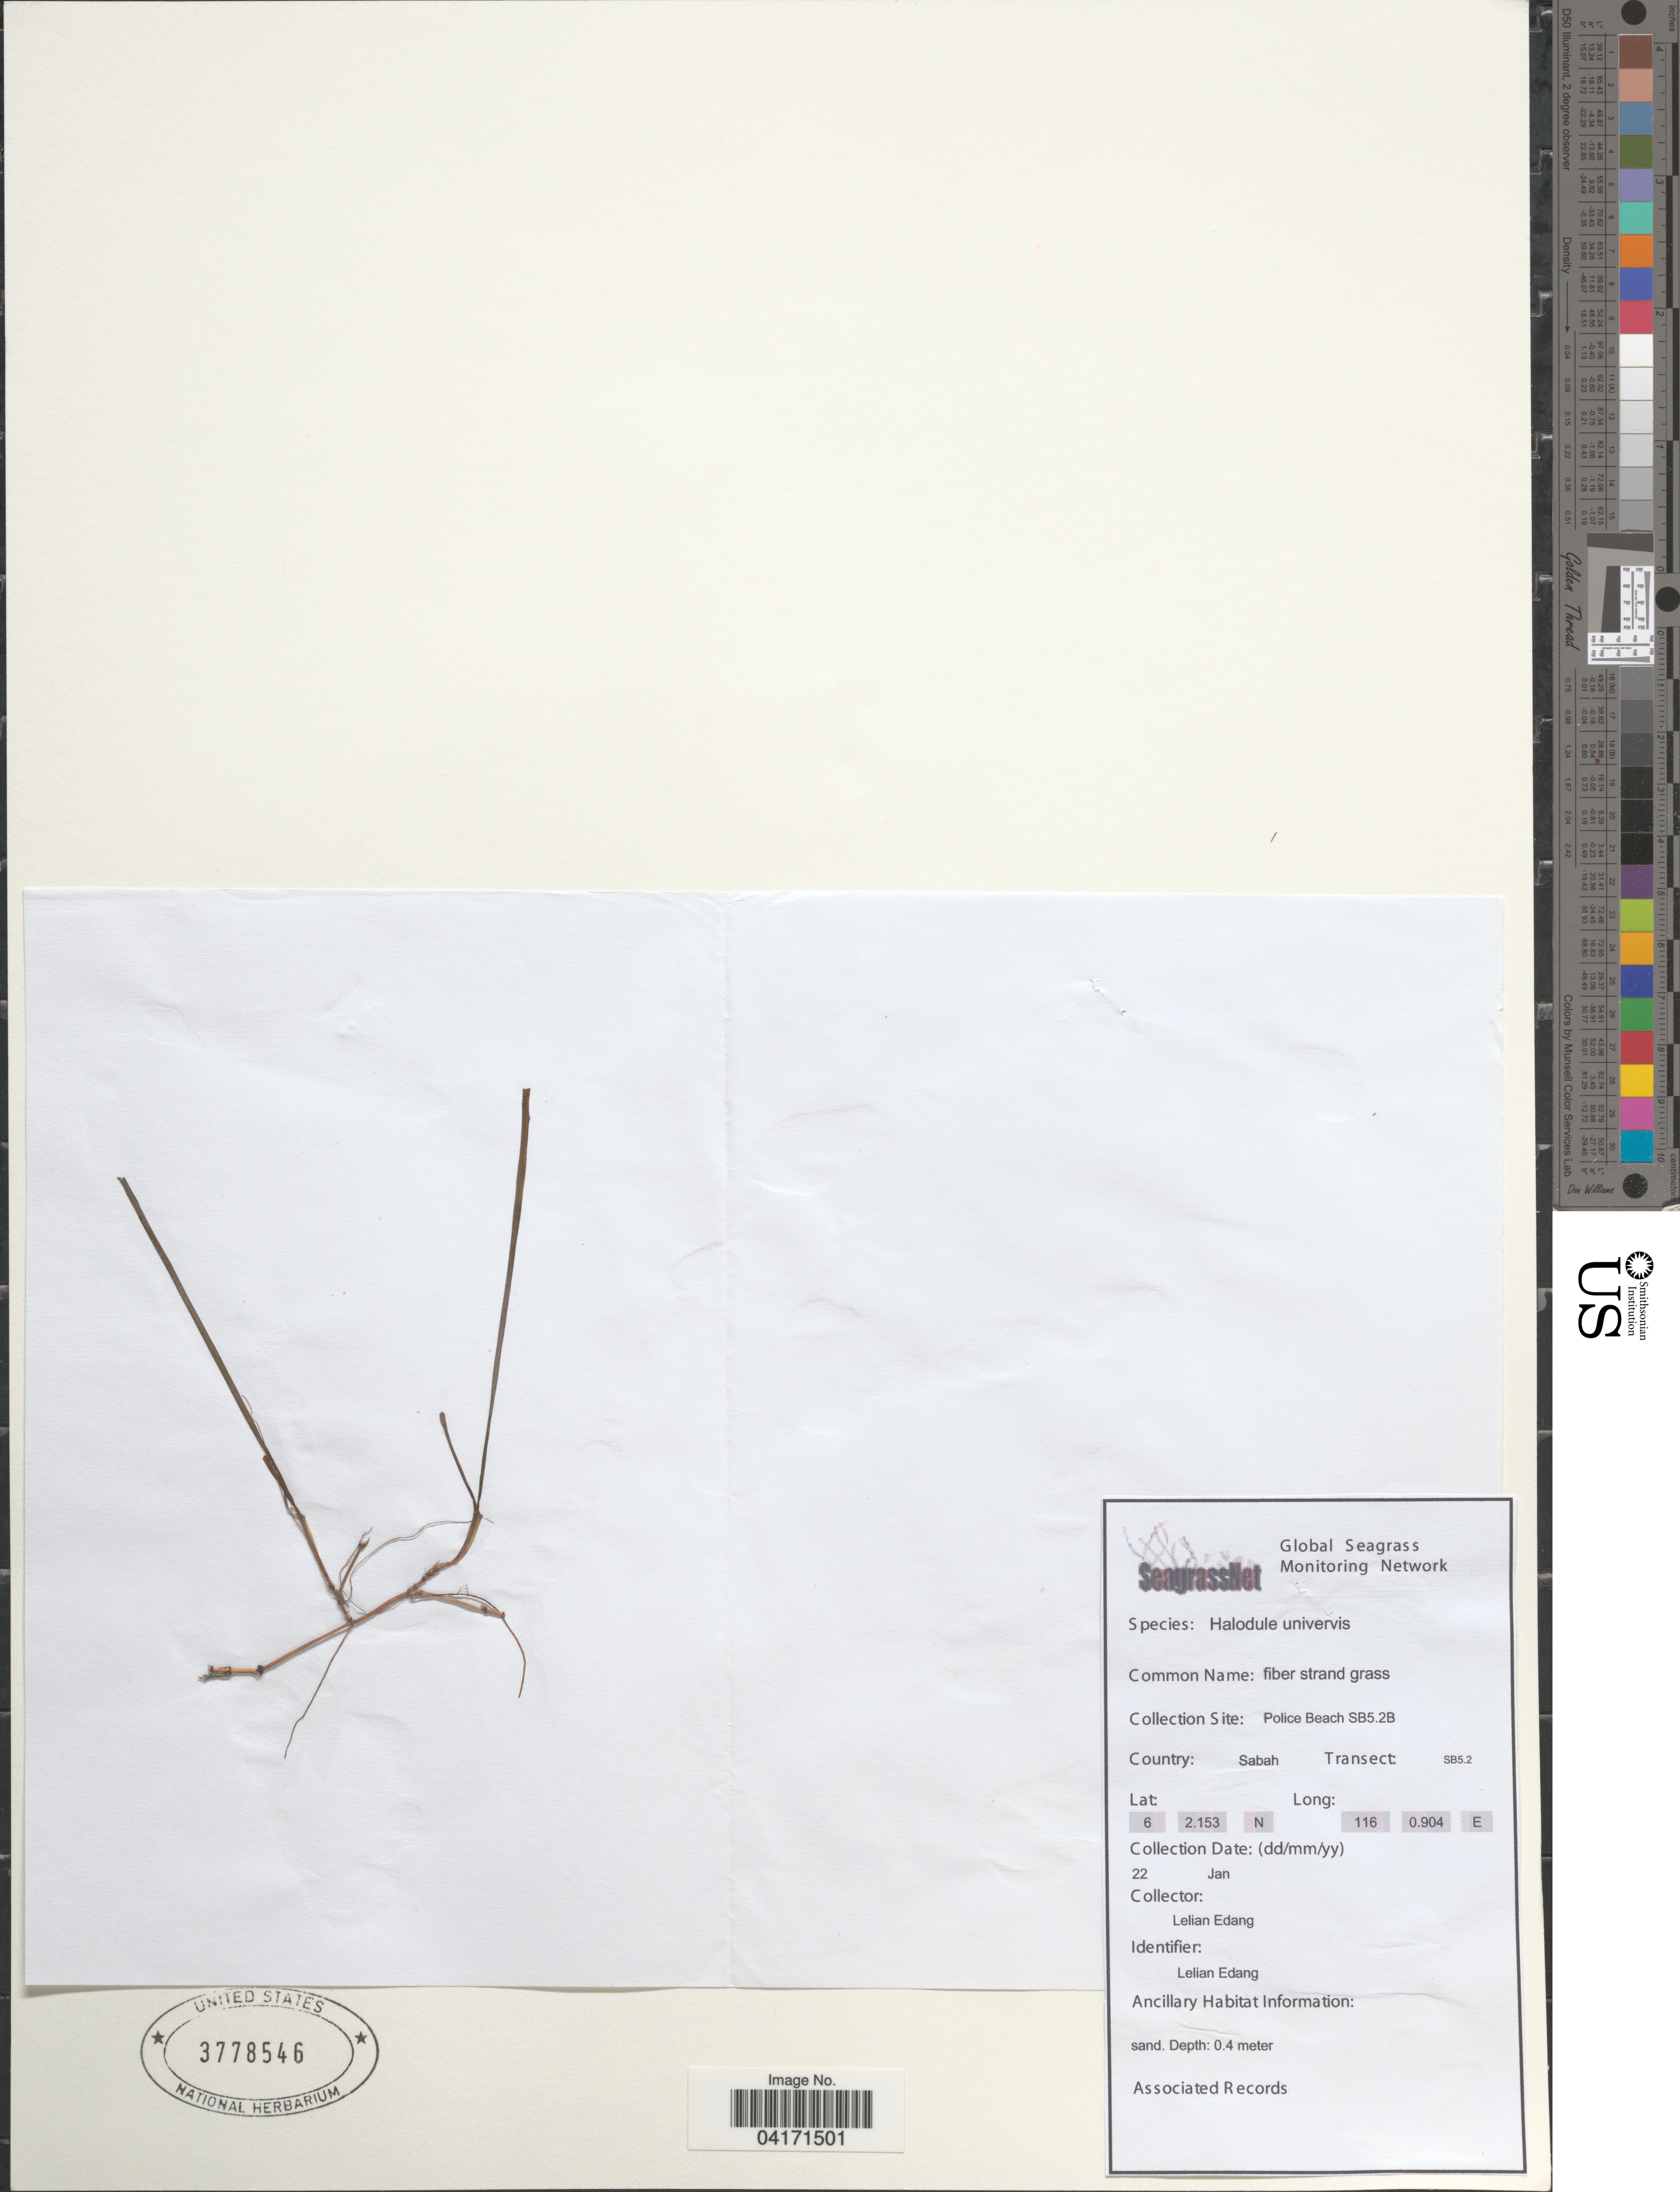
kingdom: Plantae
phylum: Tracheophyta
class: Liliopsida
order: Alismatales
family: Cymodoceaceae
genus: Halodule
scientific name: Halodule uninervis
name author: (Forssk.) Asch.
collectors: L. Edang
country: Malaysia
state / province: Sabah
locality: Police Beach SB5.2B. Transect: SB5.2.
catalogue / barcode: US 3778546